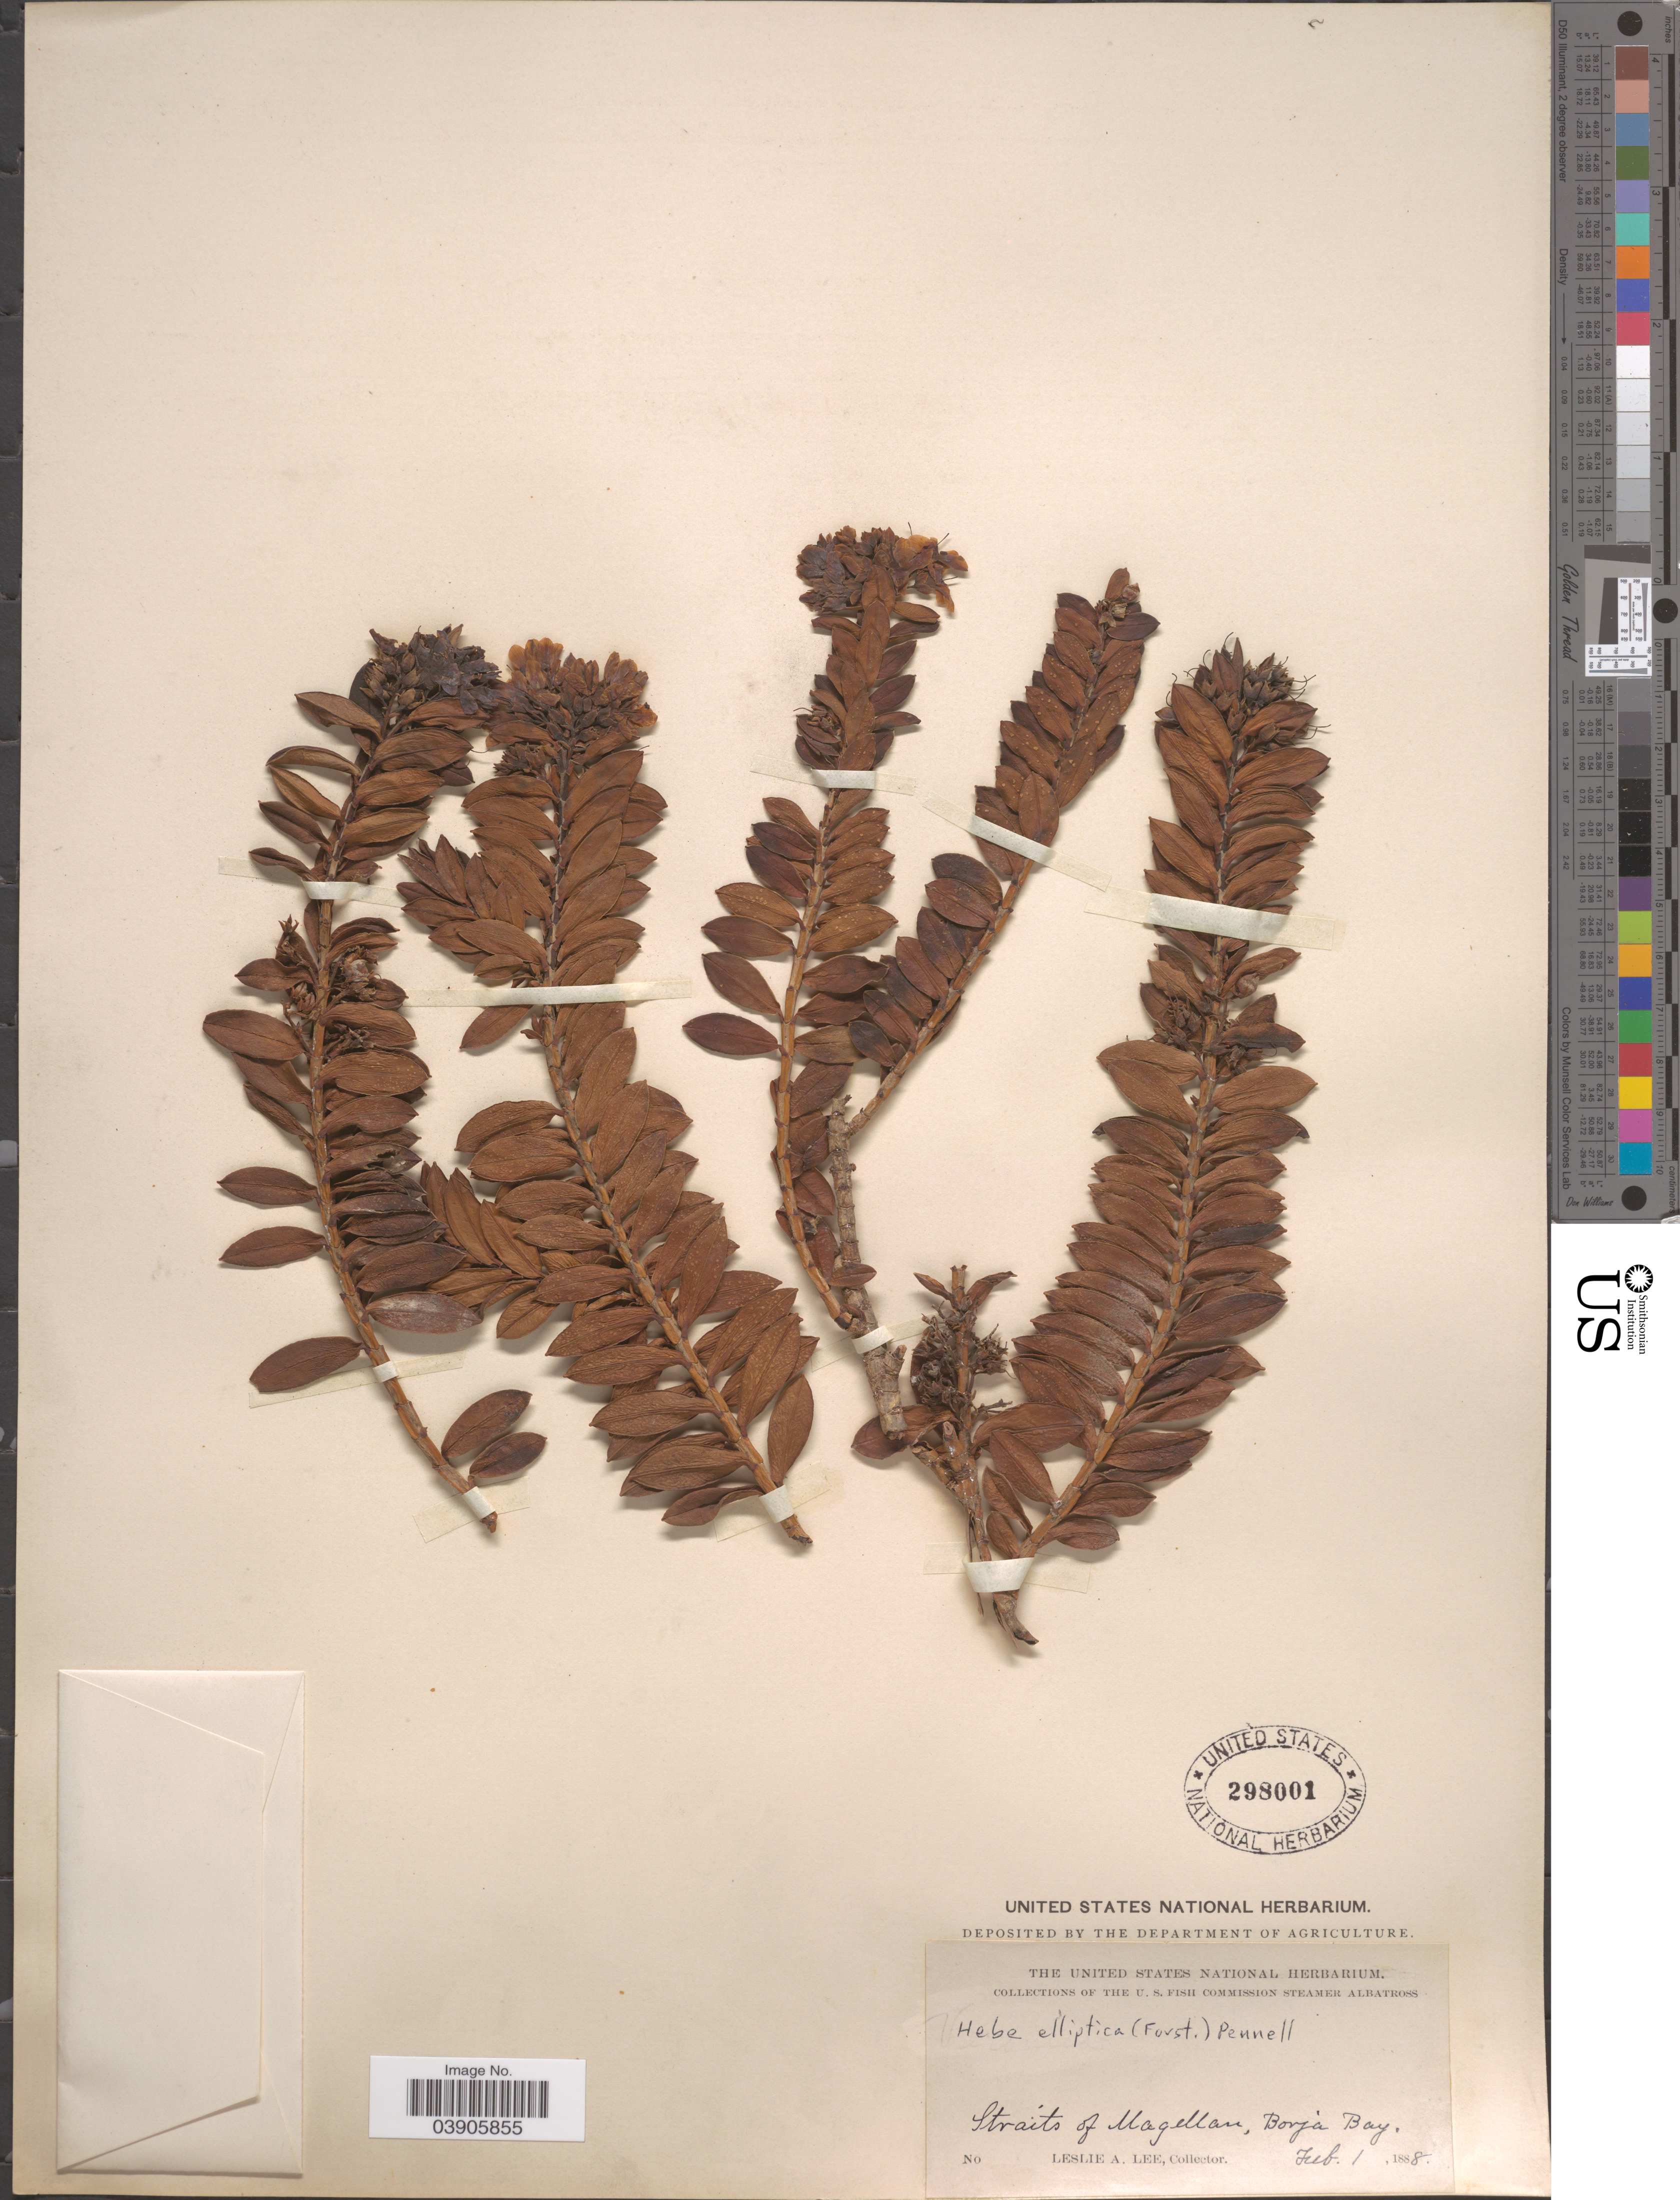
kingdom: Plantae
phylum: Tracheophyta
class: Magnoliopsida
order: Lamiales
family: Plantaginaceae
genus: Hebe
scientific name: Hebe elliptica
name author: (G. Forst.) Pennell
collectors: L. Lee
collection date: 1888-02-01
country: Chile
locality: Straits of Magellan, Borja Bay.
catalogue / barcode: US 298001